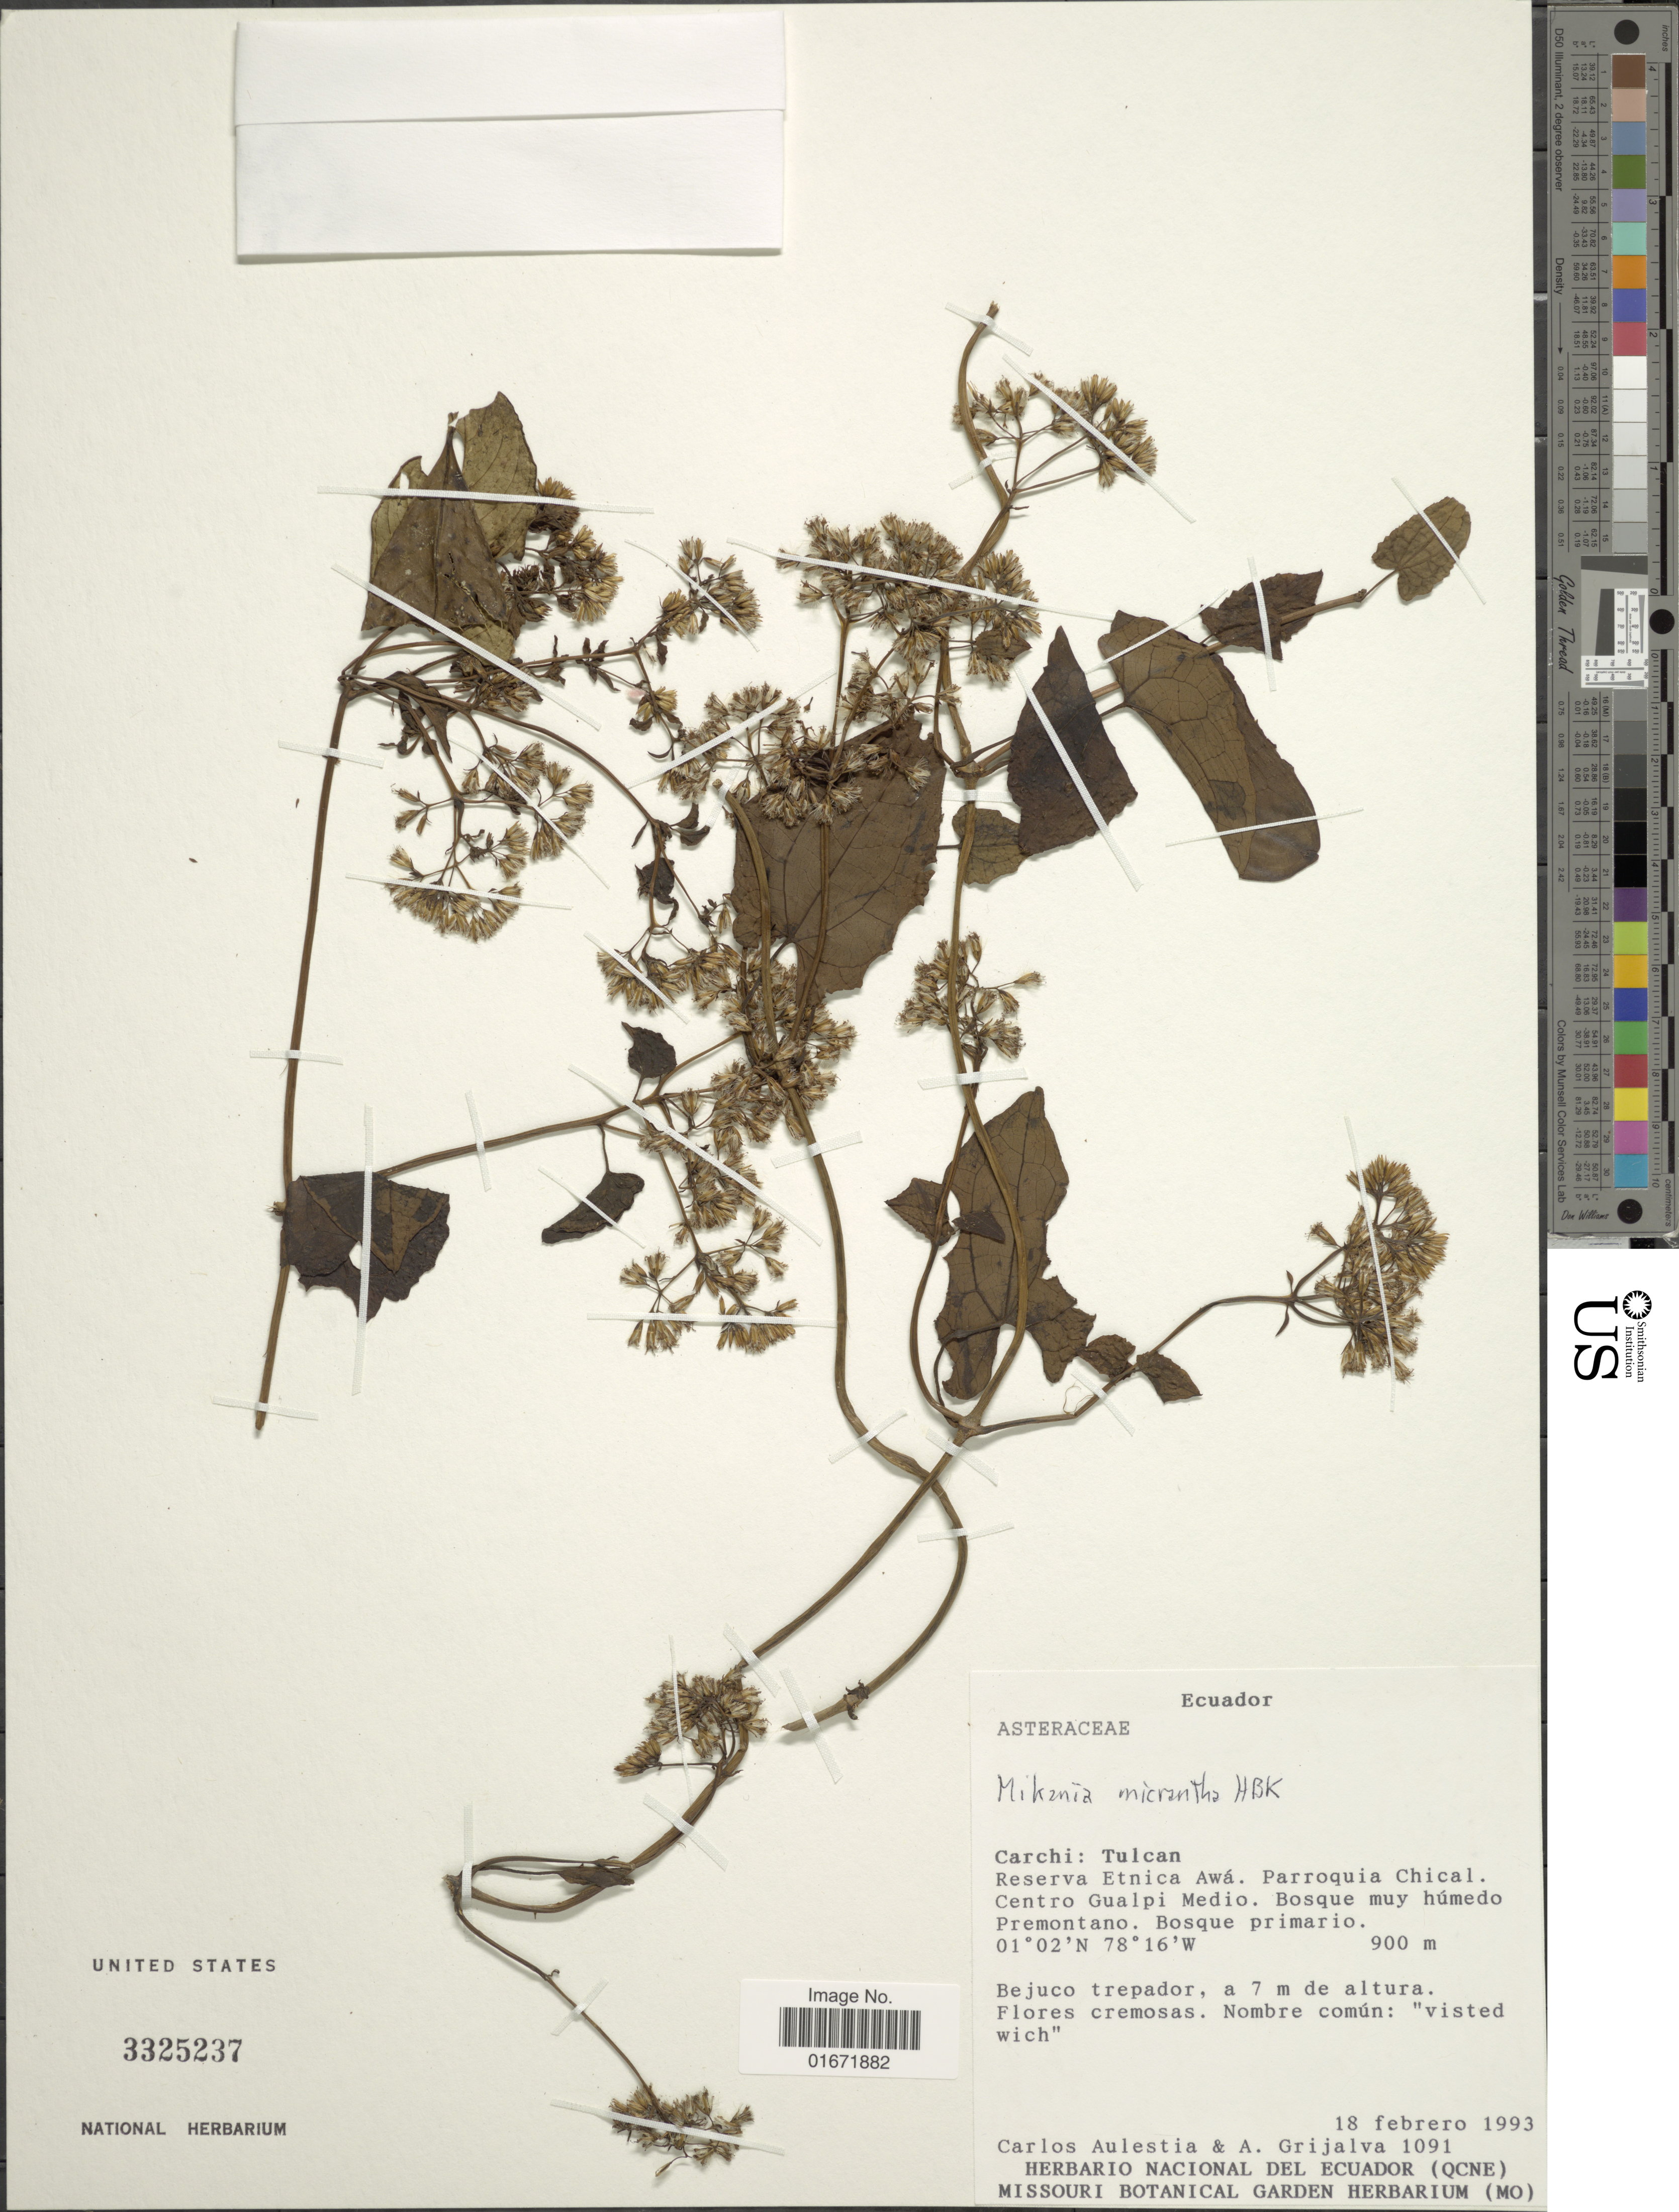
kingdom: Plantae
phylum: Tracheophyta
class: Magnoliopsida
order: Asterales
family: Asteraceae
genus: Mikania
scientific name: Mikania micrantha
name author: Kunth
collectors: C. Aulestia & A. Grijalva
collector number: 1091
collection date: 1993-02-18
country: Ecuador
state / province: Carchi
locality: Carchi: Tulcan. Reserva Etnica Awá. Parroquia Chical. Centro Gualpi Medio. Bosque muy húmedo Premontano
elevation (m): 900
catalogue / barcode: US 3325237